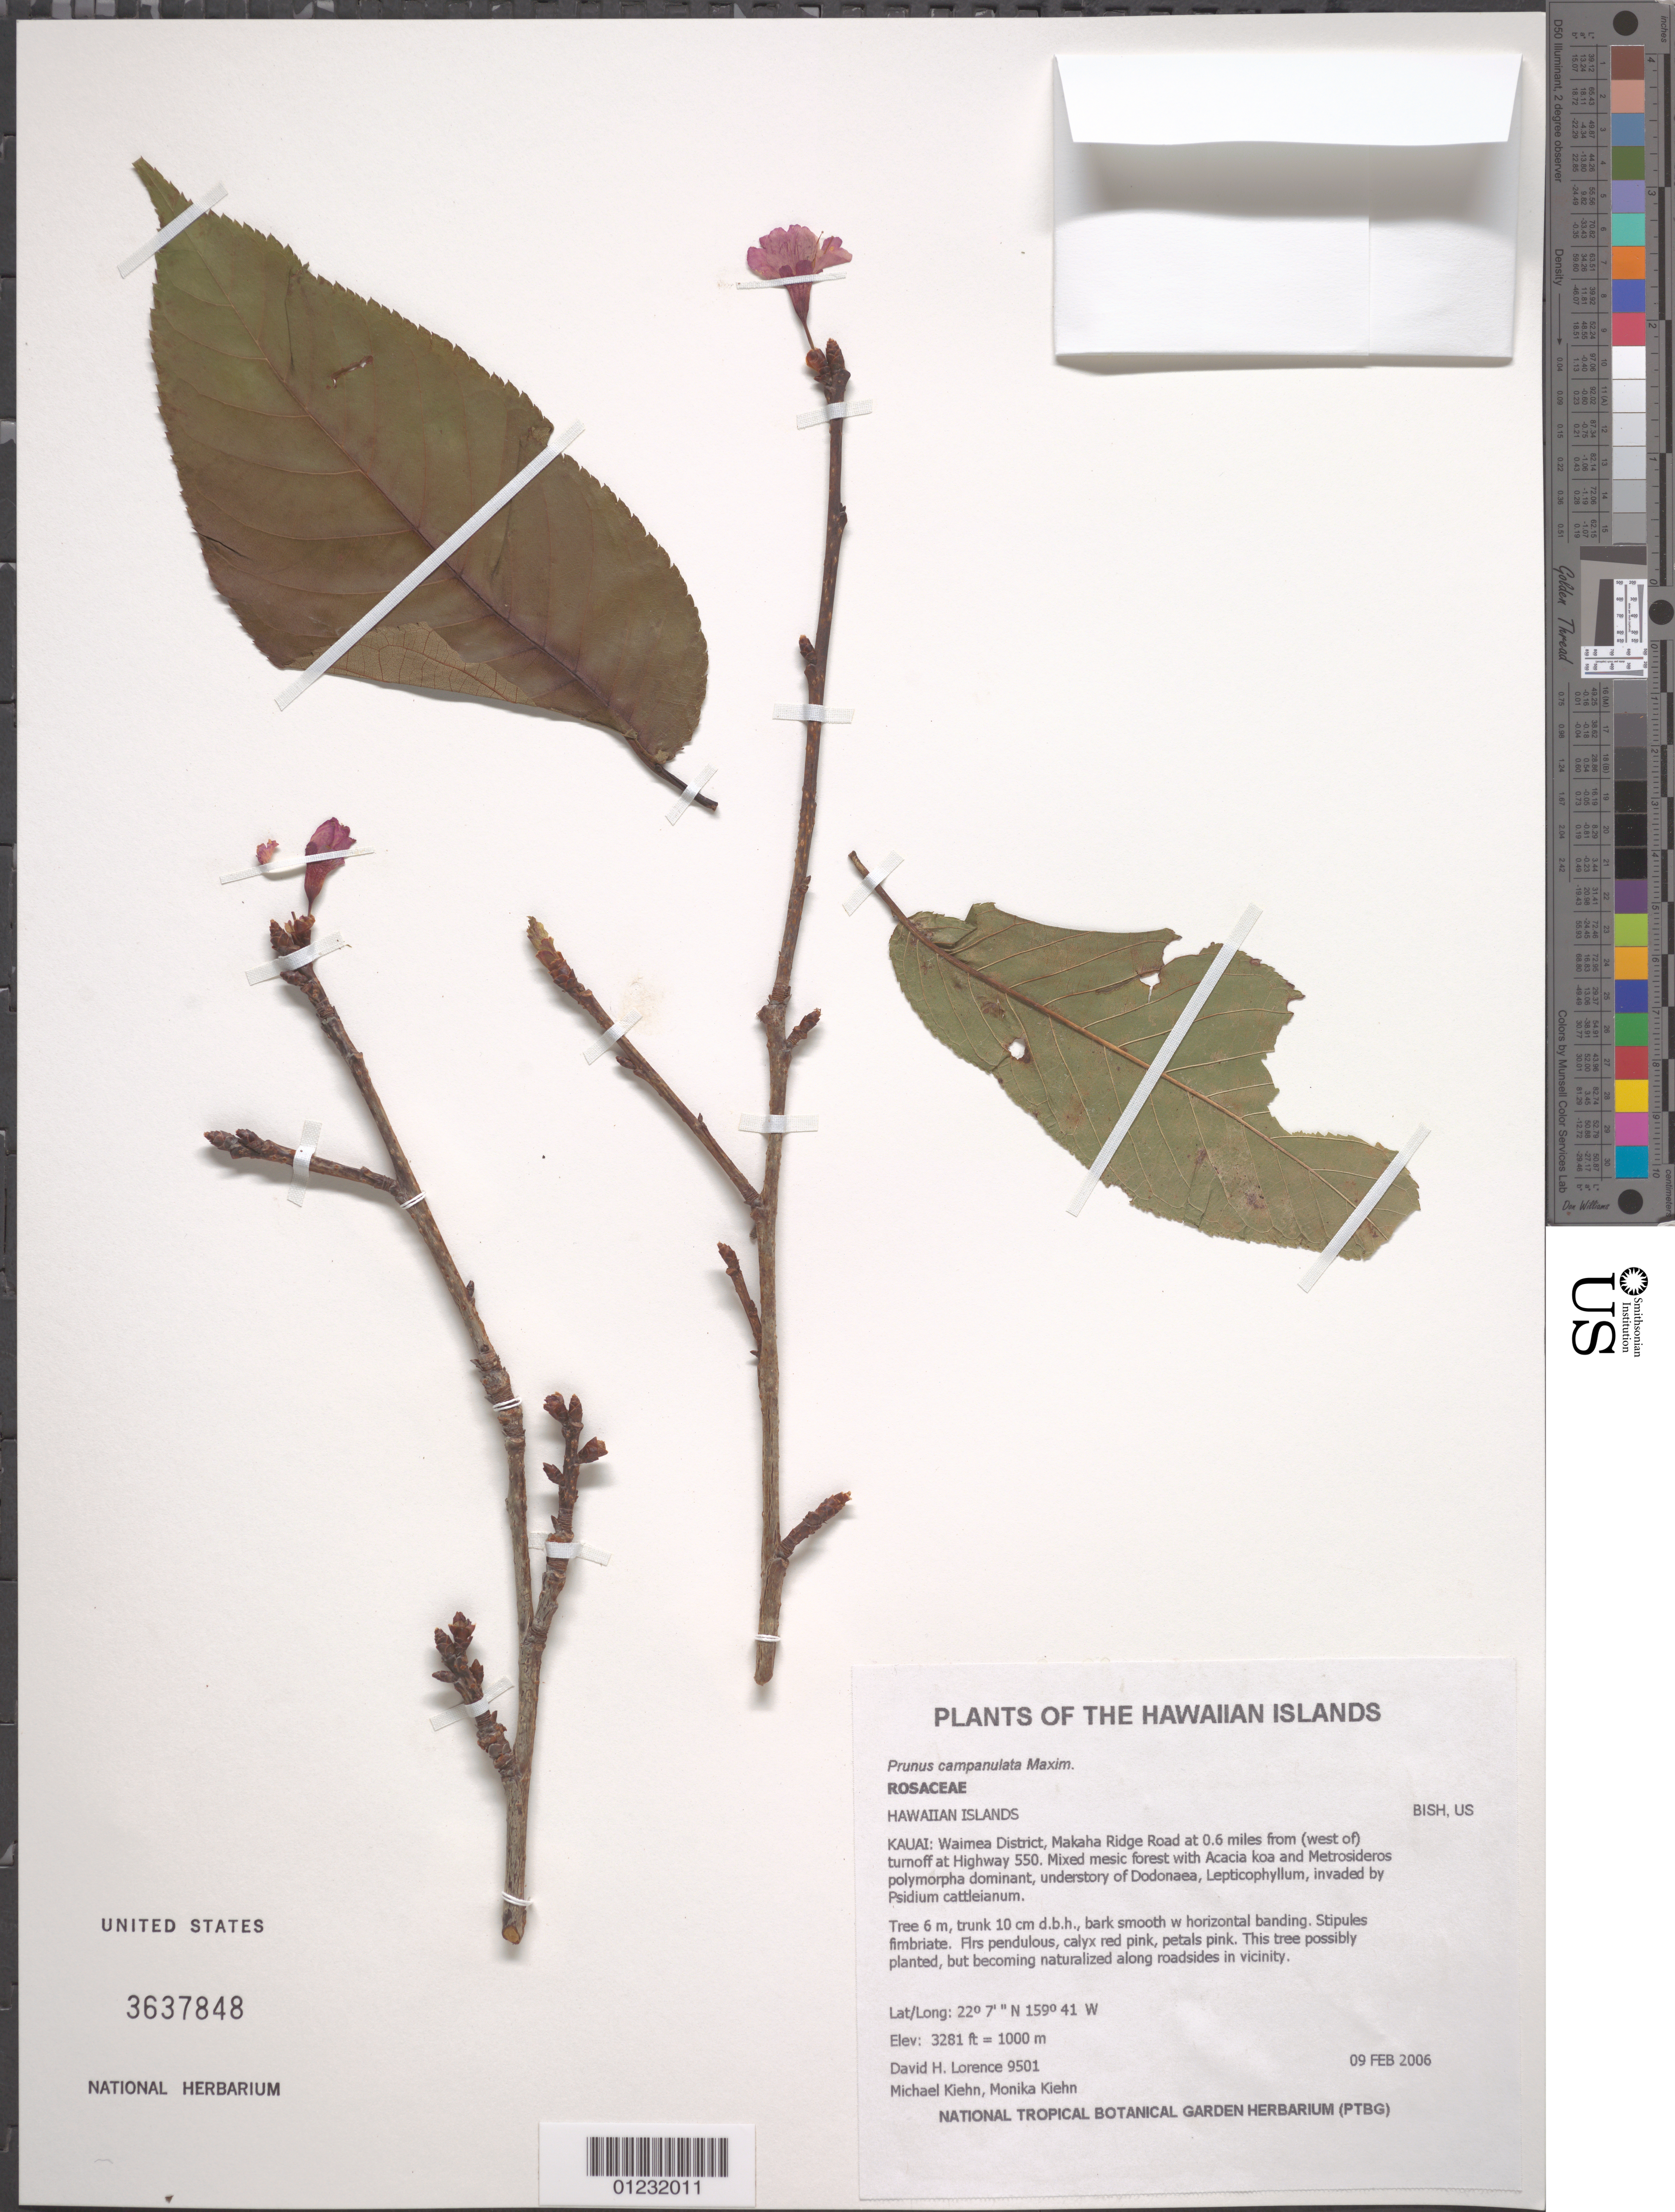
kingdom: Plantae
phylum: Tracheophyta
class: Magnoliopsida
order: Rosales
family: Rosaceae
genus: Prunus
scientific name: Prunus campanulata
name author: Maxim.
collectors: D. Lorence & M. Kiehn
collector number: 9501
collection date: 2006-02-09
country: United States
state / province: Hawaii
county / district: Kauai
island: Kaua'i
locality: Waimea District, Makaha Ridge road at 0.6 miles from ( west of ) turnoff at Highway 550.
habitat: Mixed mesic forest.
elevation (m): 1000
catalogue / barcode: US 3637848